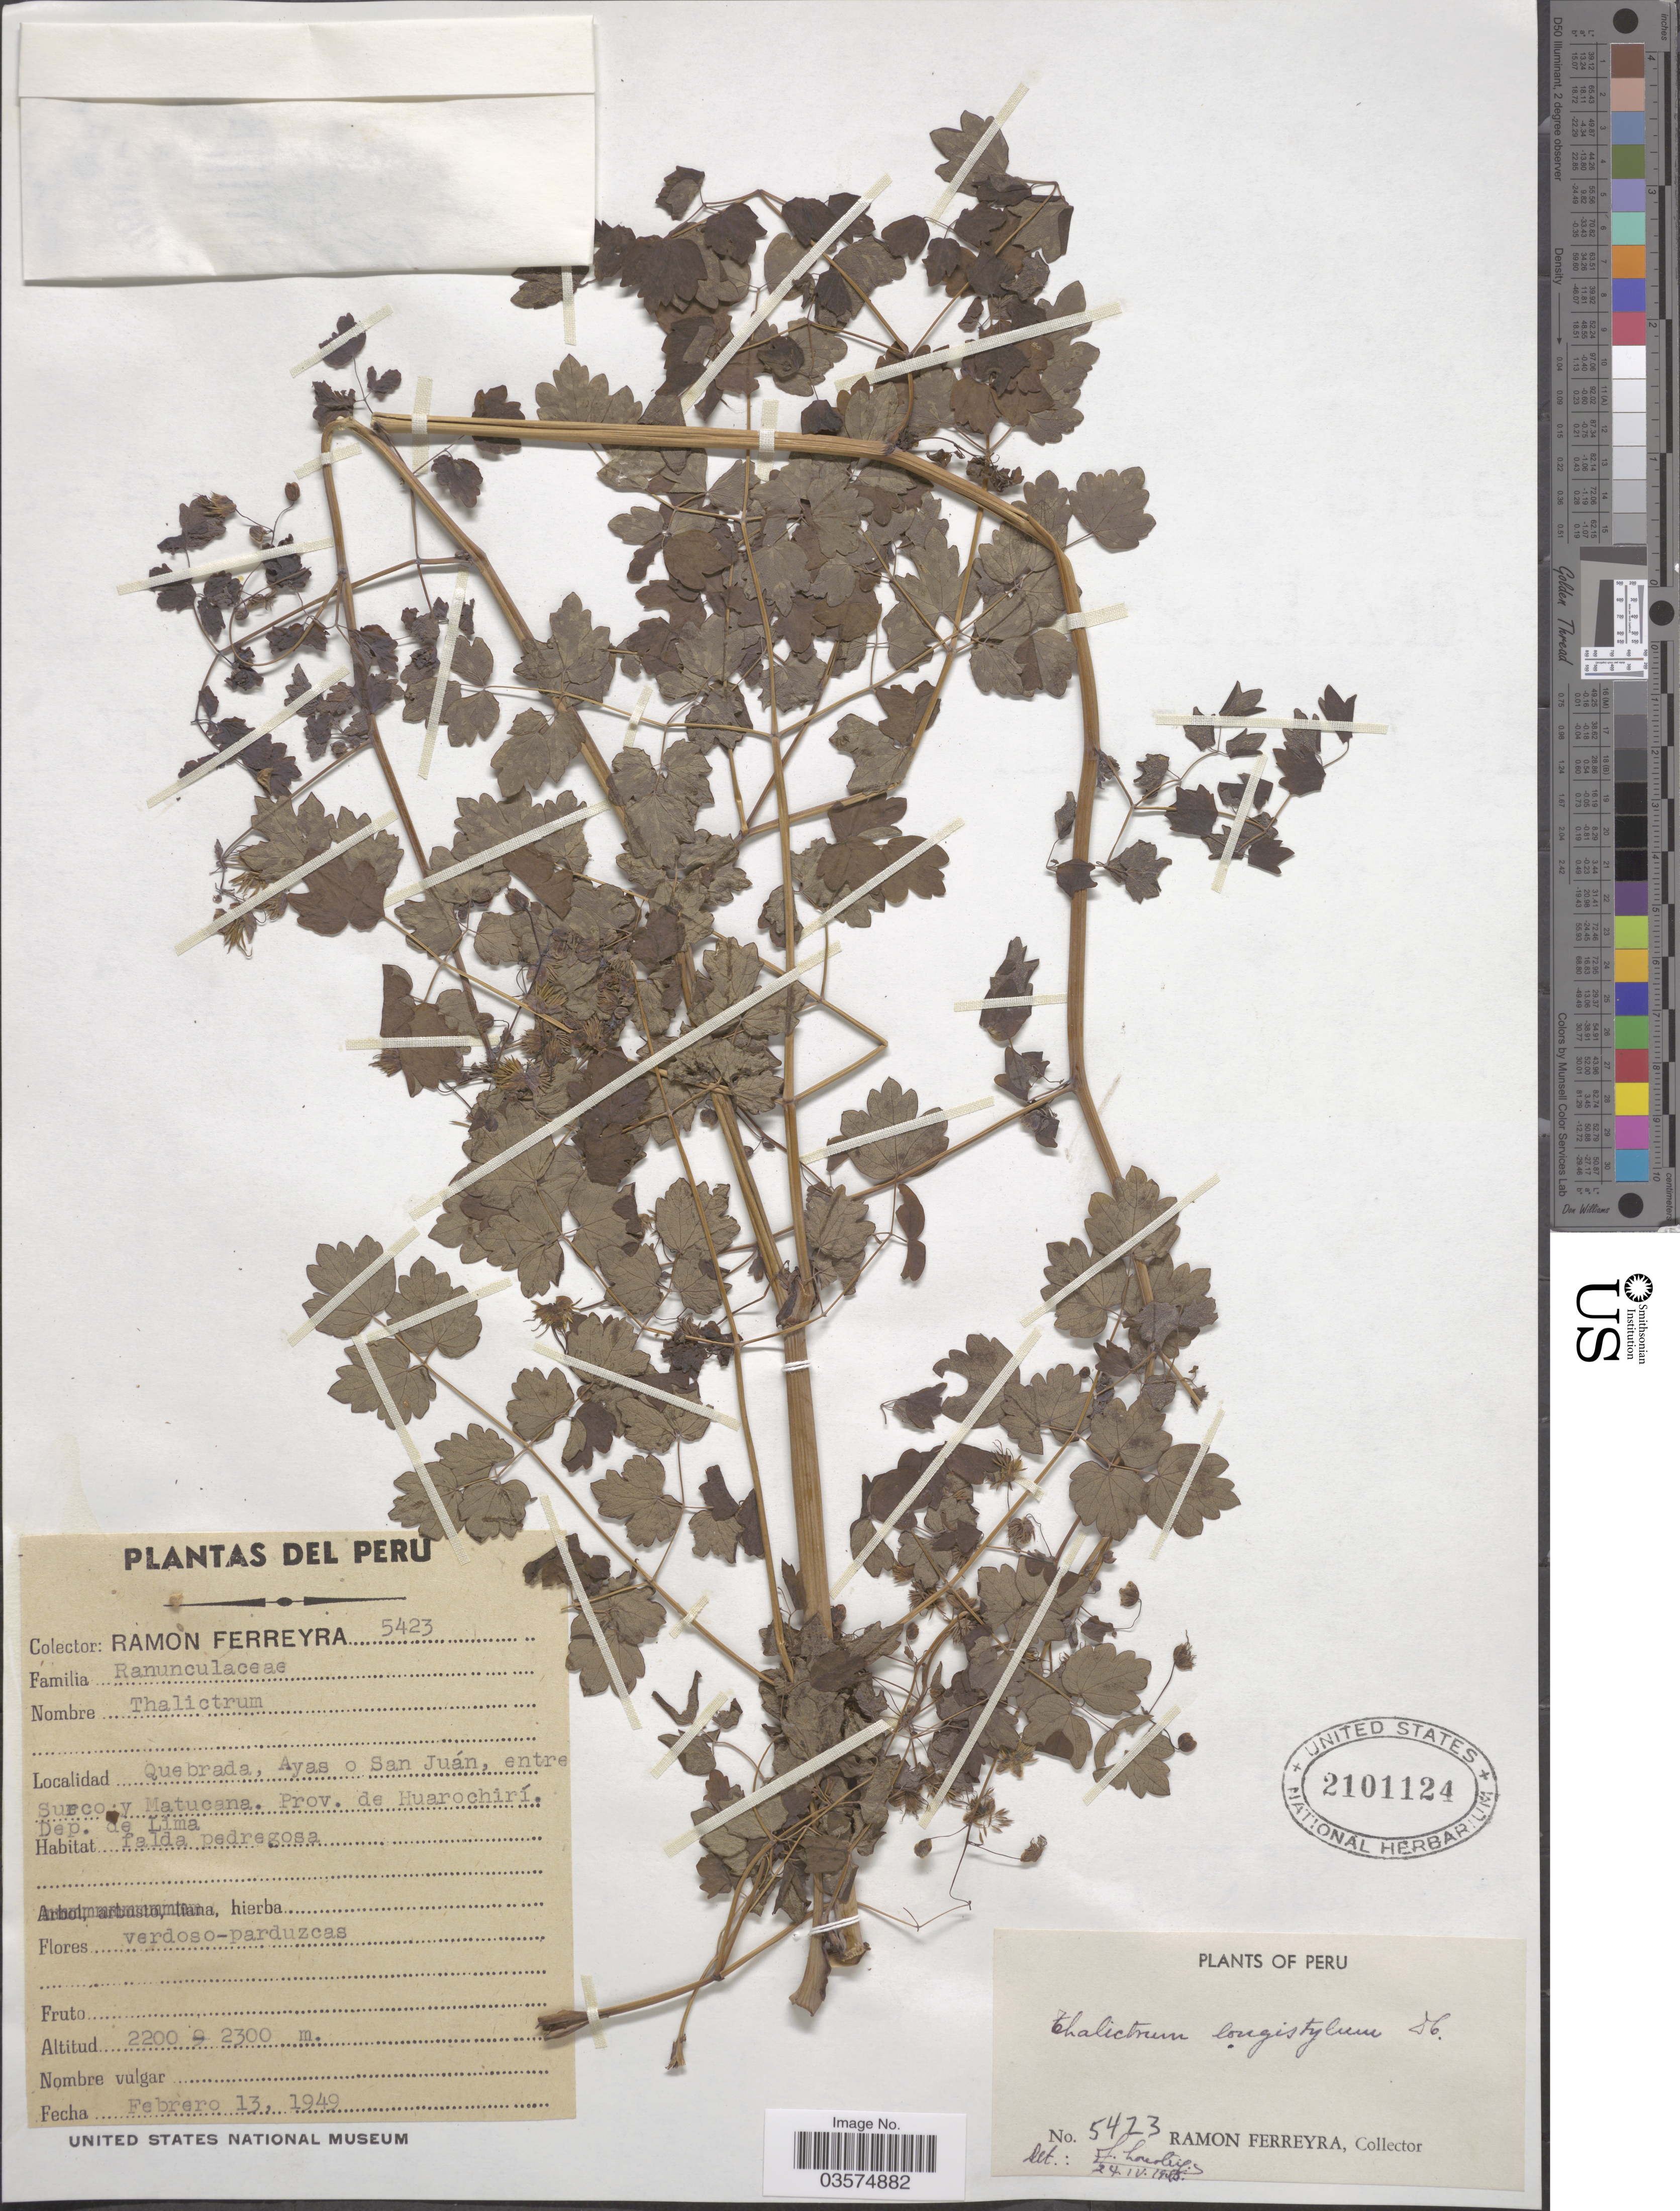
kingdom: Plantae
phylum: Tracheophyta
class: Magnoliopsida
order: Ranunculales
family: Ranunculaceae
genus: Thalictrum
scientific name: Thalictrum longistylum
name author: DC.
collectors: R. A. Ferreyra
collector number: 5423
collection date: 1949-02-13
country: Peru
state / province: Lima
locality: Quebrada, Ayas o San Juán, entre Surco y Matucana. Prov. de Huarochirí. Dep. de Lima.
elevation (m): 2200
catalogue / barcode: US 2101124